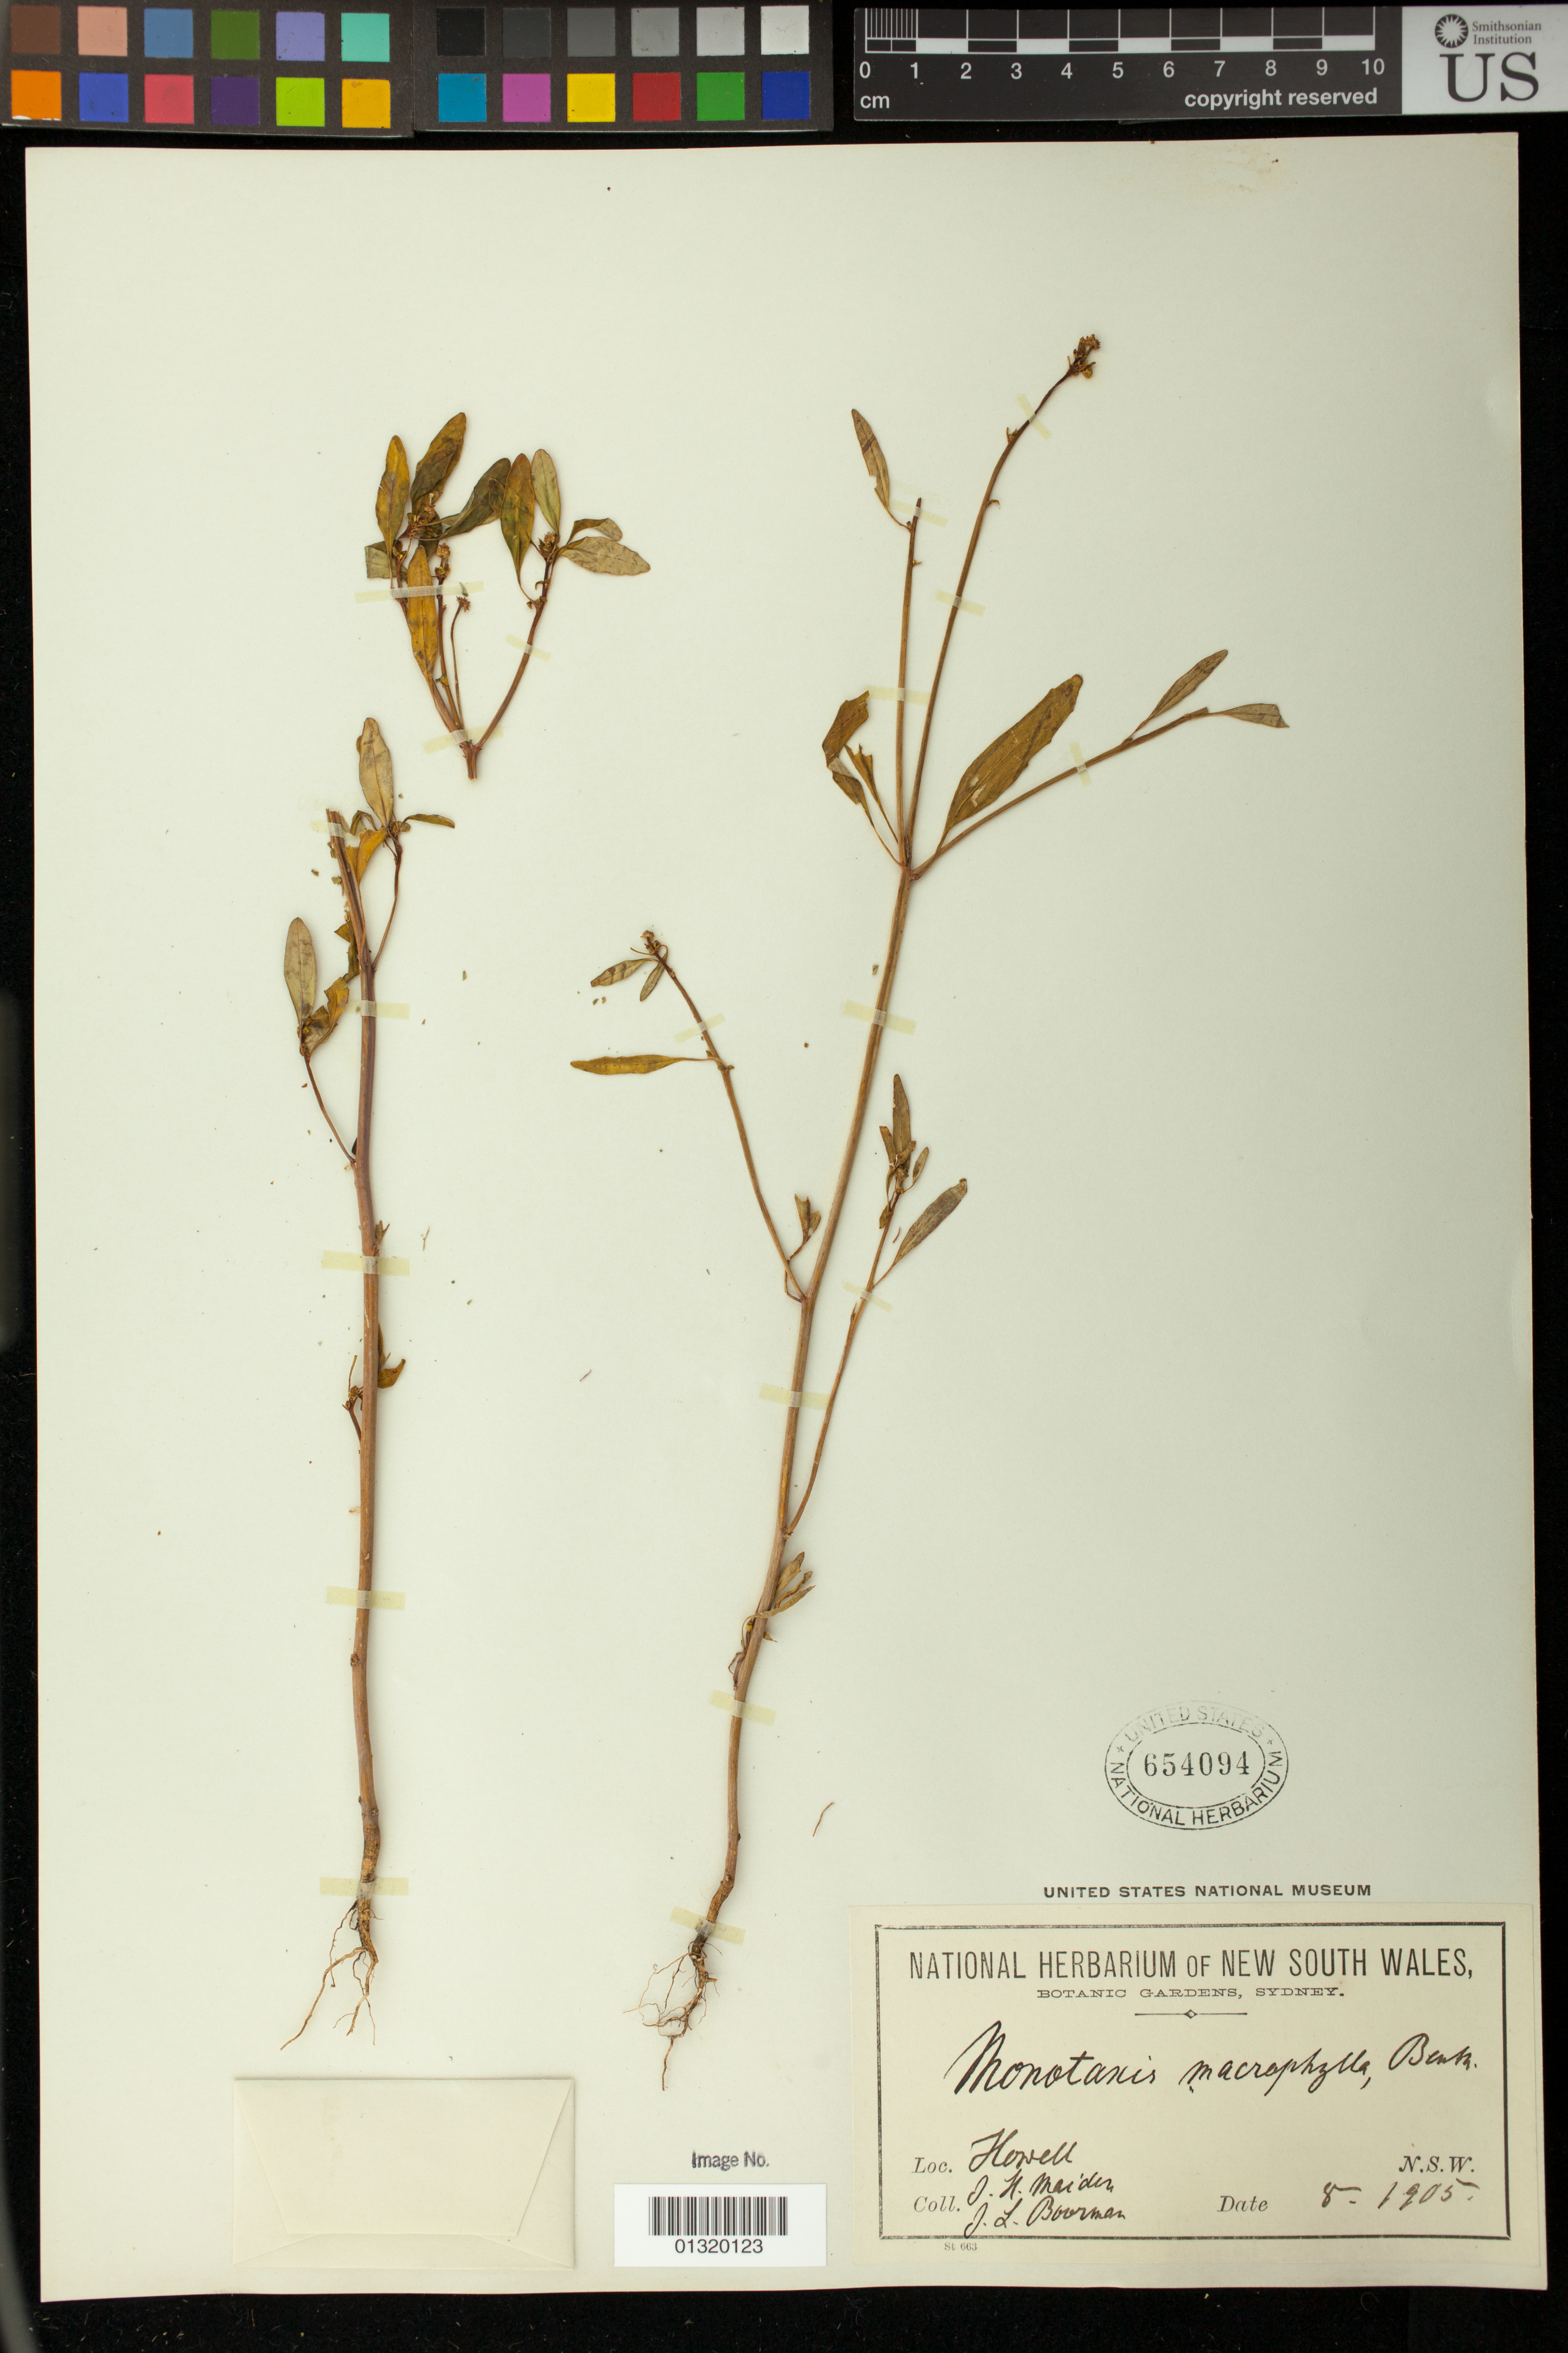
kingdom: Plantae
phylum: Tracheophyta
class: Magnoliopsida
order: Malpighiales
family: Euphorbiaceae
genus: Monotaxis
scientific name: Monotaxis macrophylla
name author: Benth.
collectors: J. Maiden & J. Boorman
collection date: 1905-08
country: Australia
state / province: New South Wales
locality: Howell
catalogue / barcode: US 654094